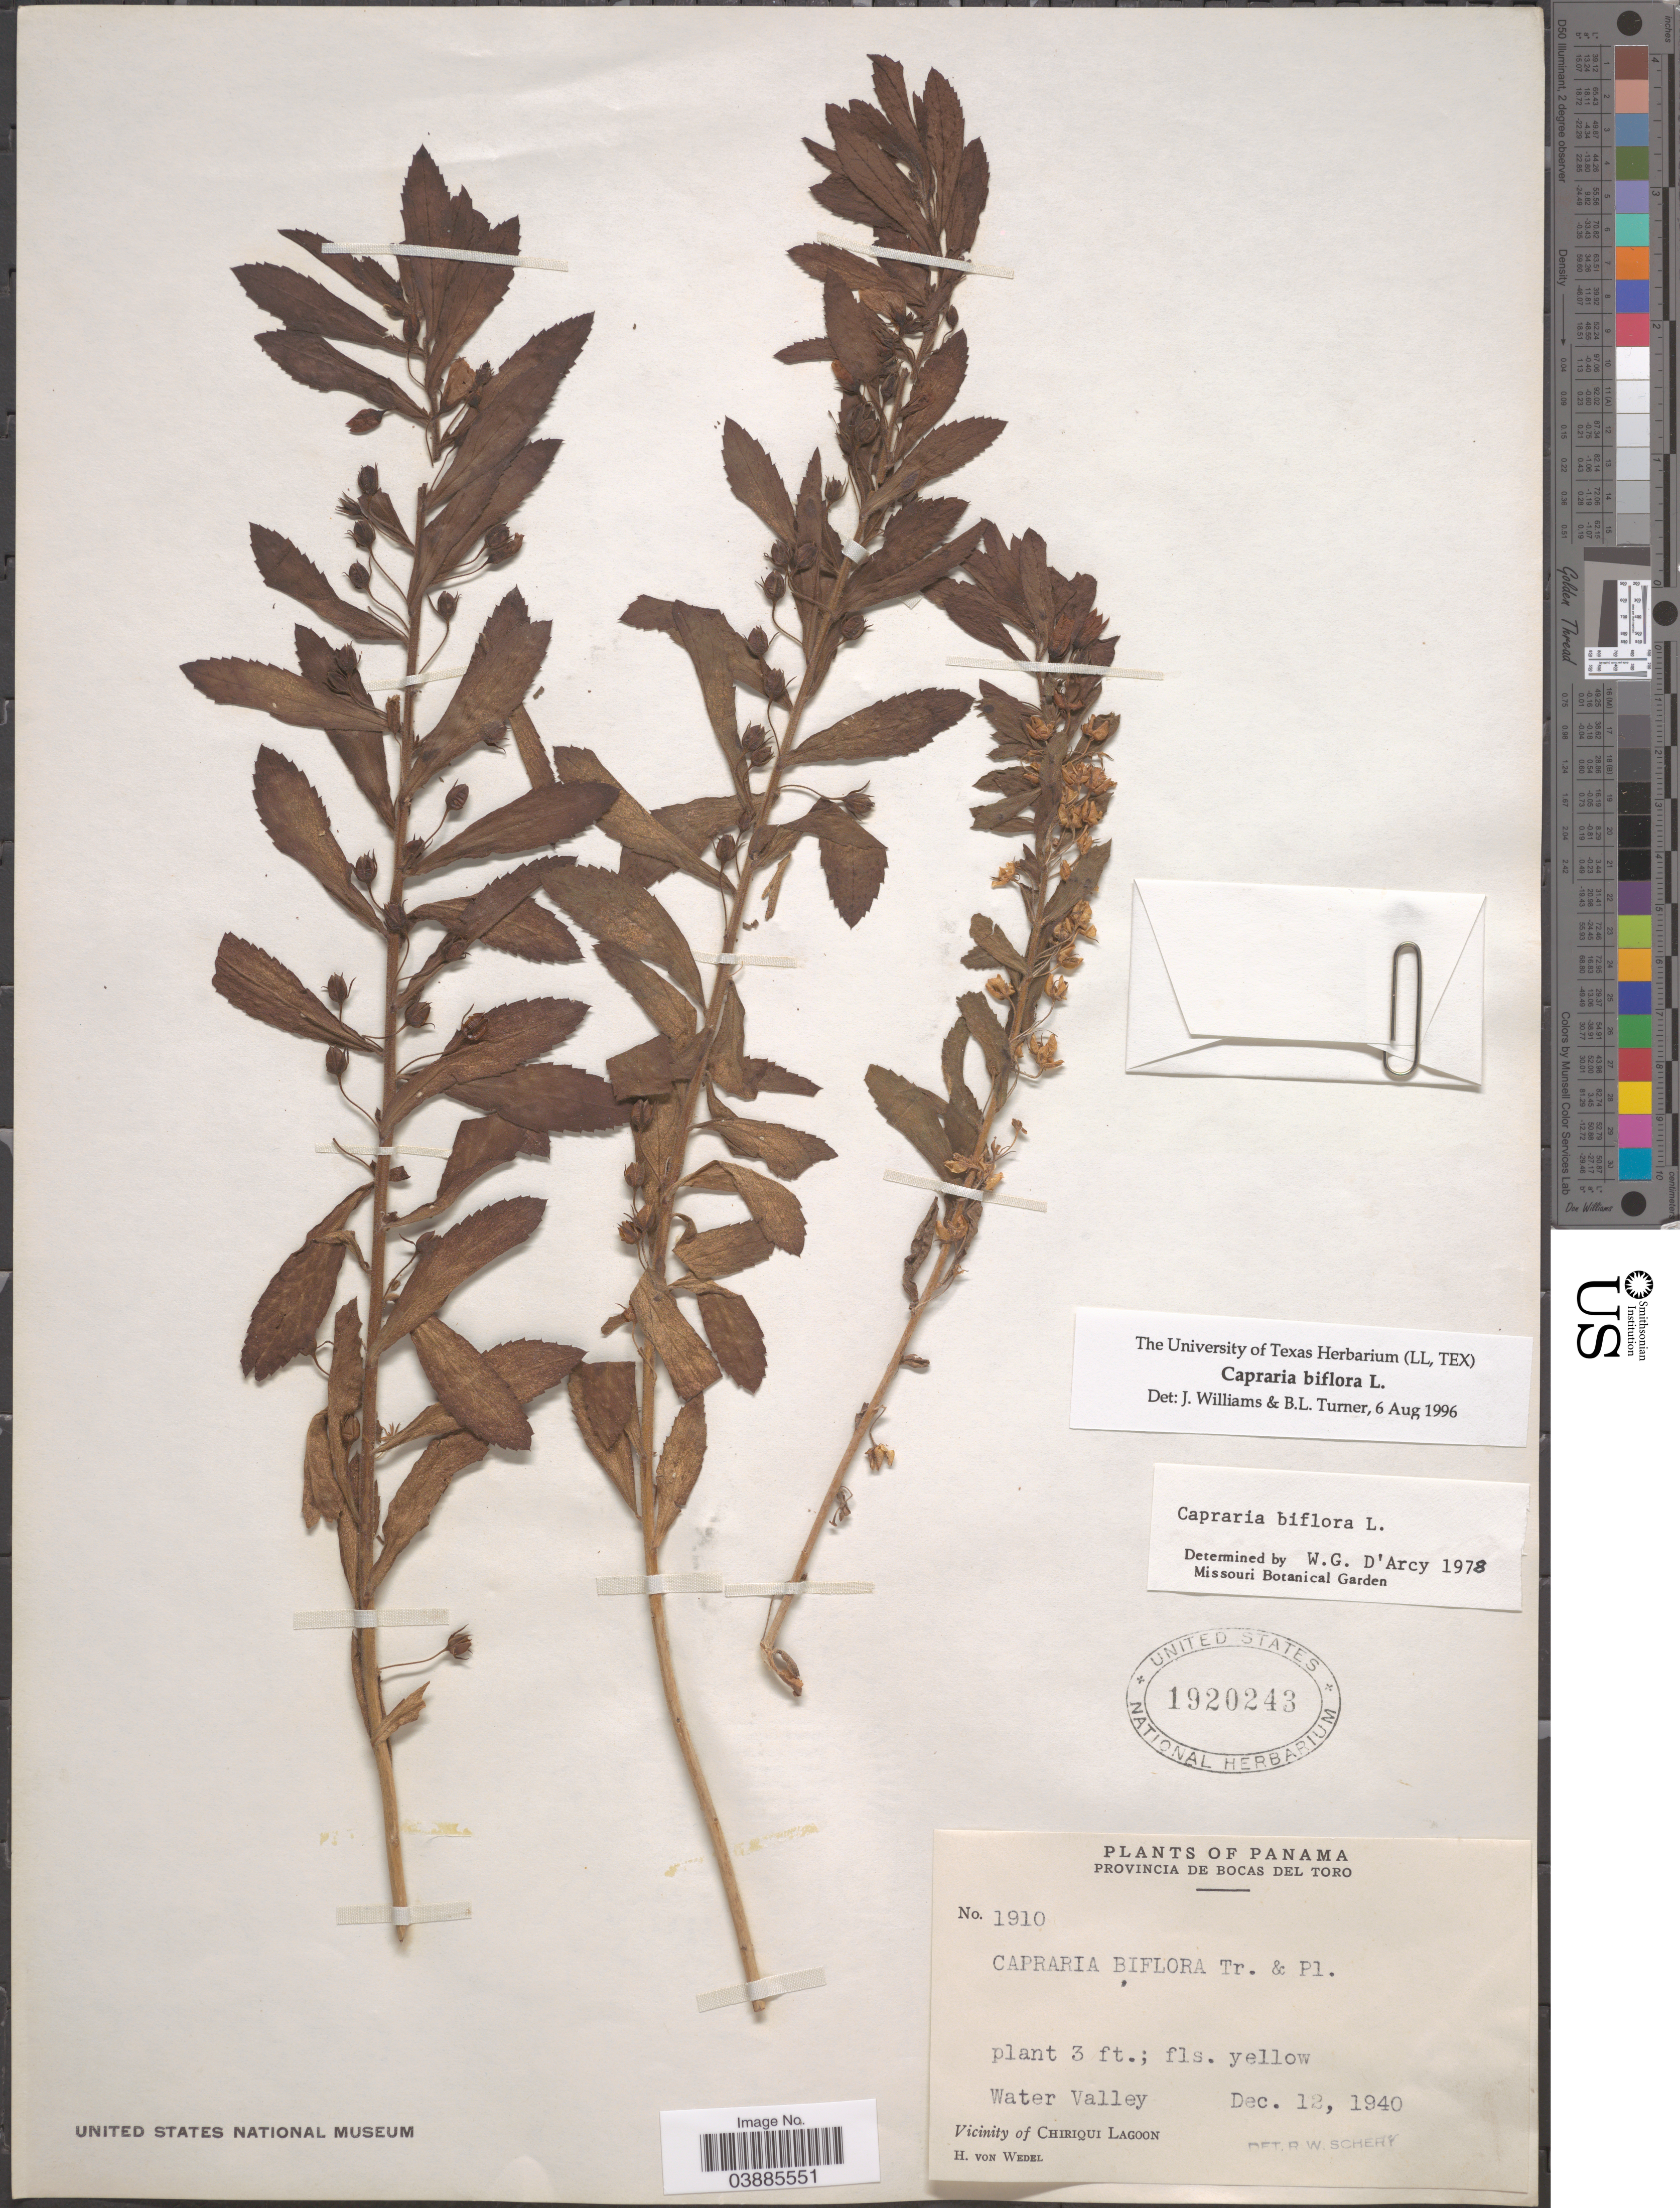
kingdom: Plantae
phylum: Tracheophyta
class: Magnoliopsida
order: Lamiales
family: Scrophulariaceae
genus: Capraria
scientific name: Capraria biflora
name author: L.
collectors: H. von Wedel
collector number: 1910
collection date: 1940-12-12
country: Panama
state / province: Bocas del Toro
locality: Water Valley. Vicinity of Chiriqui Lagoon.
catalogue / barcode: US 1920243